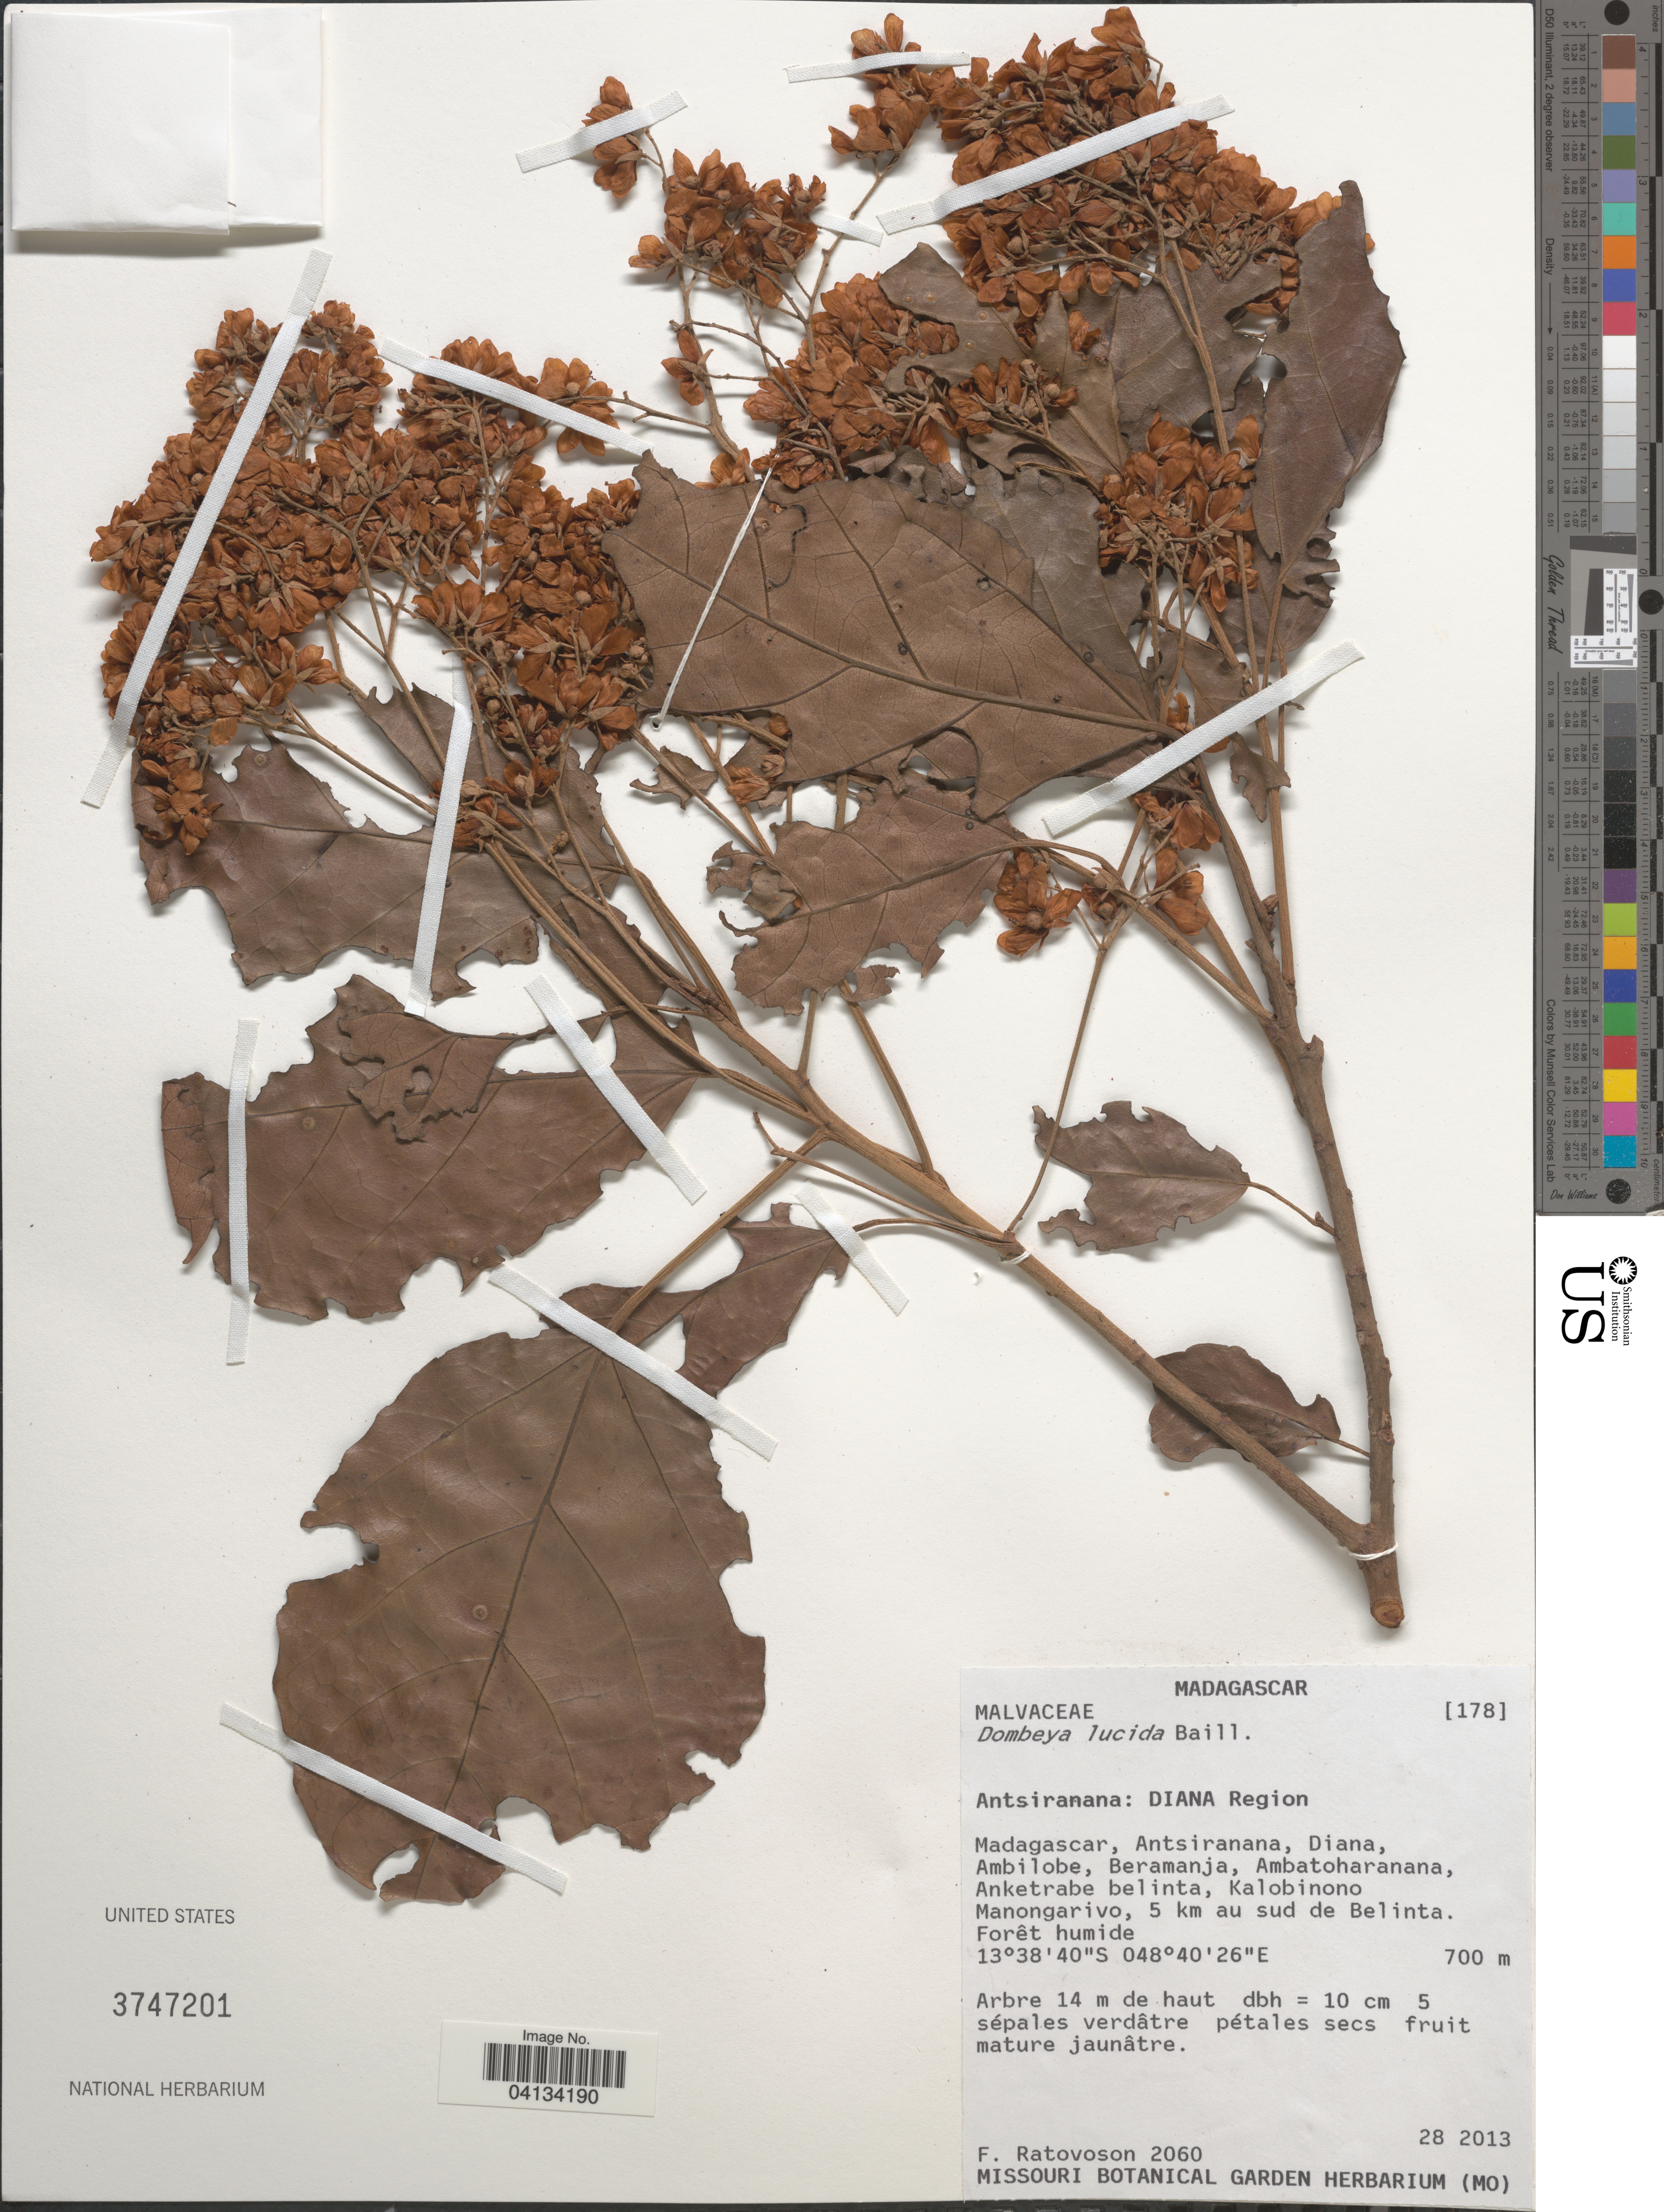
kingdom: Plantae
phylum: Tracheophyta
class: Magnoliopsida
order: Malvales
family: Malvaceae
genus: Dombeya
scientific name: Dombeya lucida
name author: Baill.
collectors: F. Ratovoson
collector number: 2060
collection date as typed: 28 2013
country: Madagascar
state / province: Diana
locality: Diana Region. Antsiranana, Diana, Ambilobe, Beramanja, Ambatoharanana, Anketrabe belinta, Kalobinono Manongarivo, 5 km au sud de Belinta.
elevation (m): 700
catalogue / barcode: US 3747201